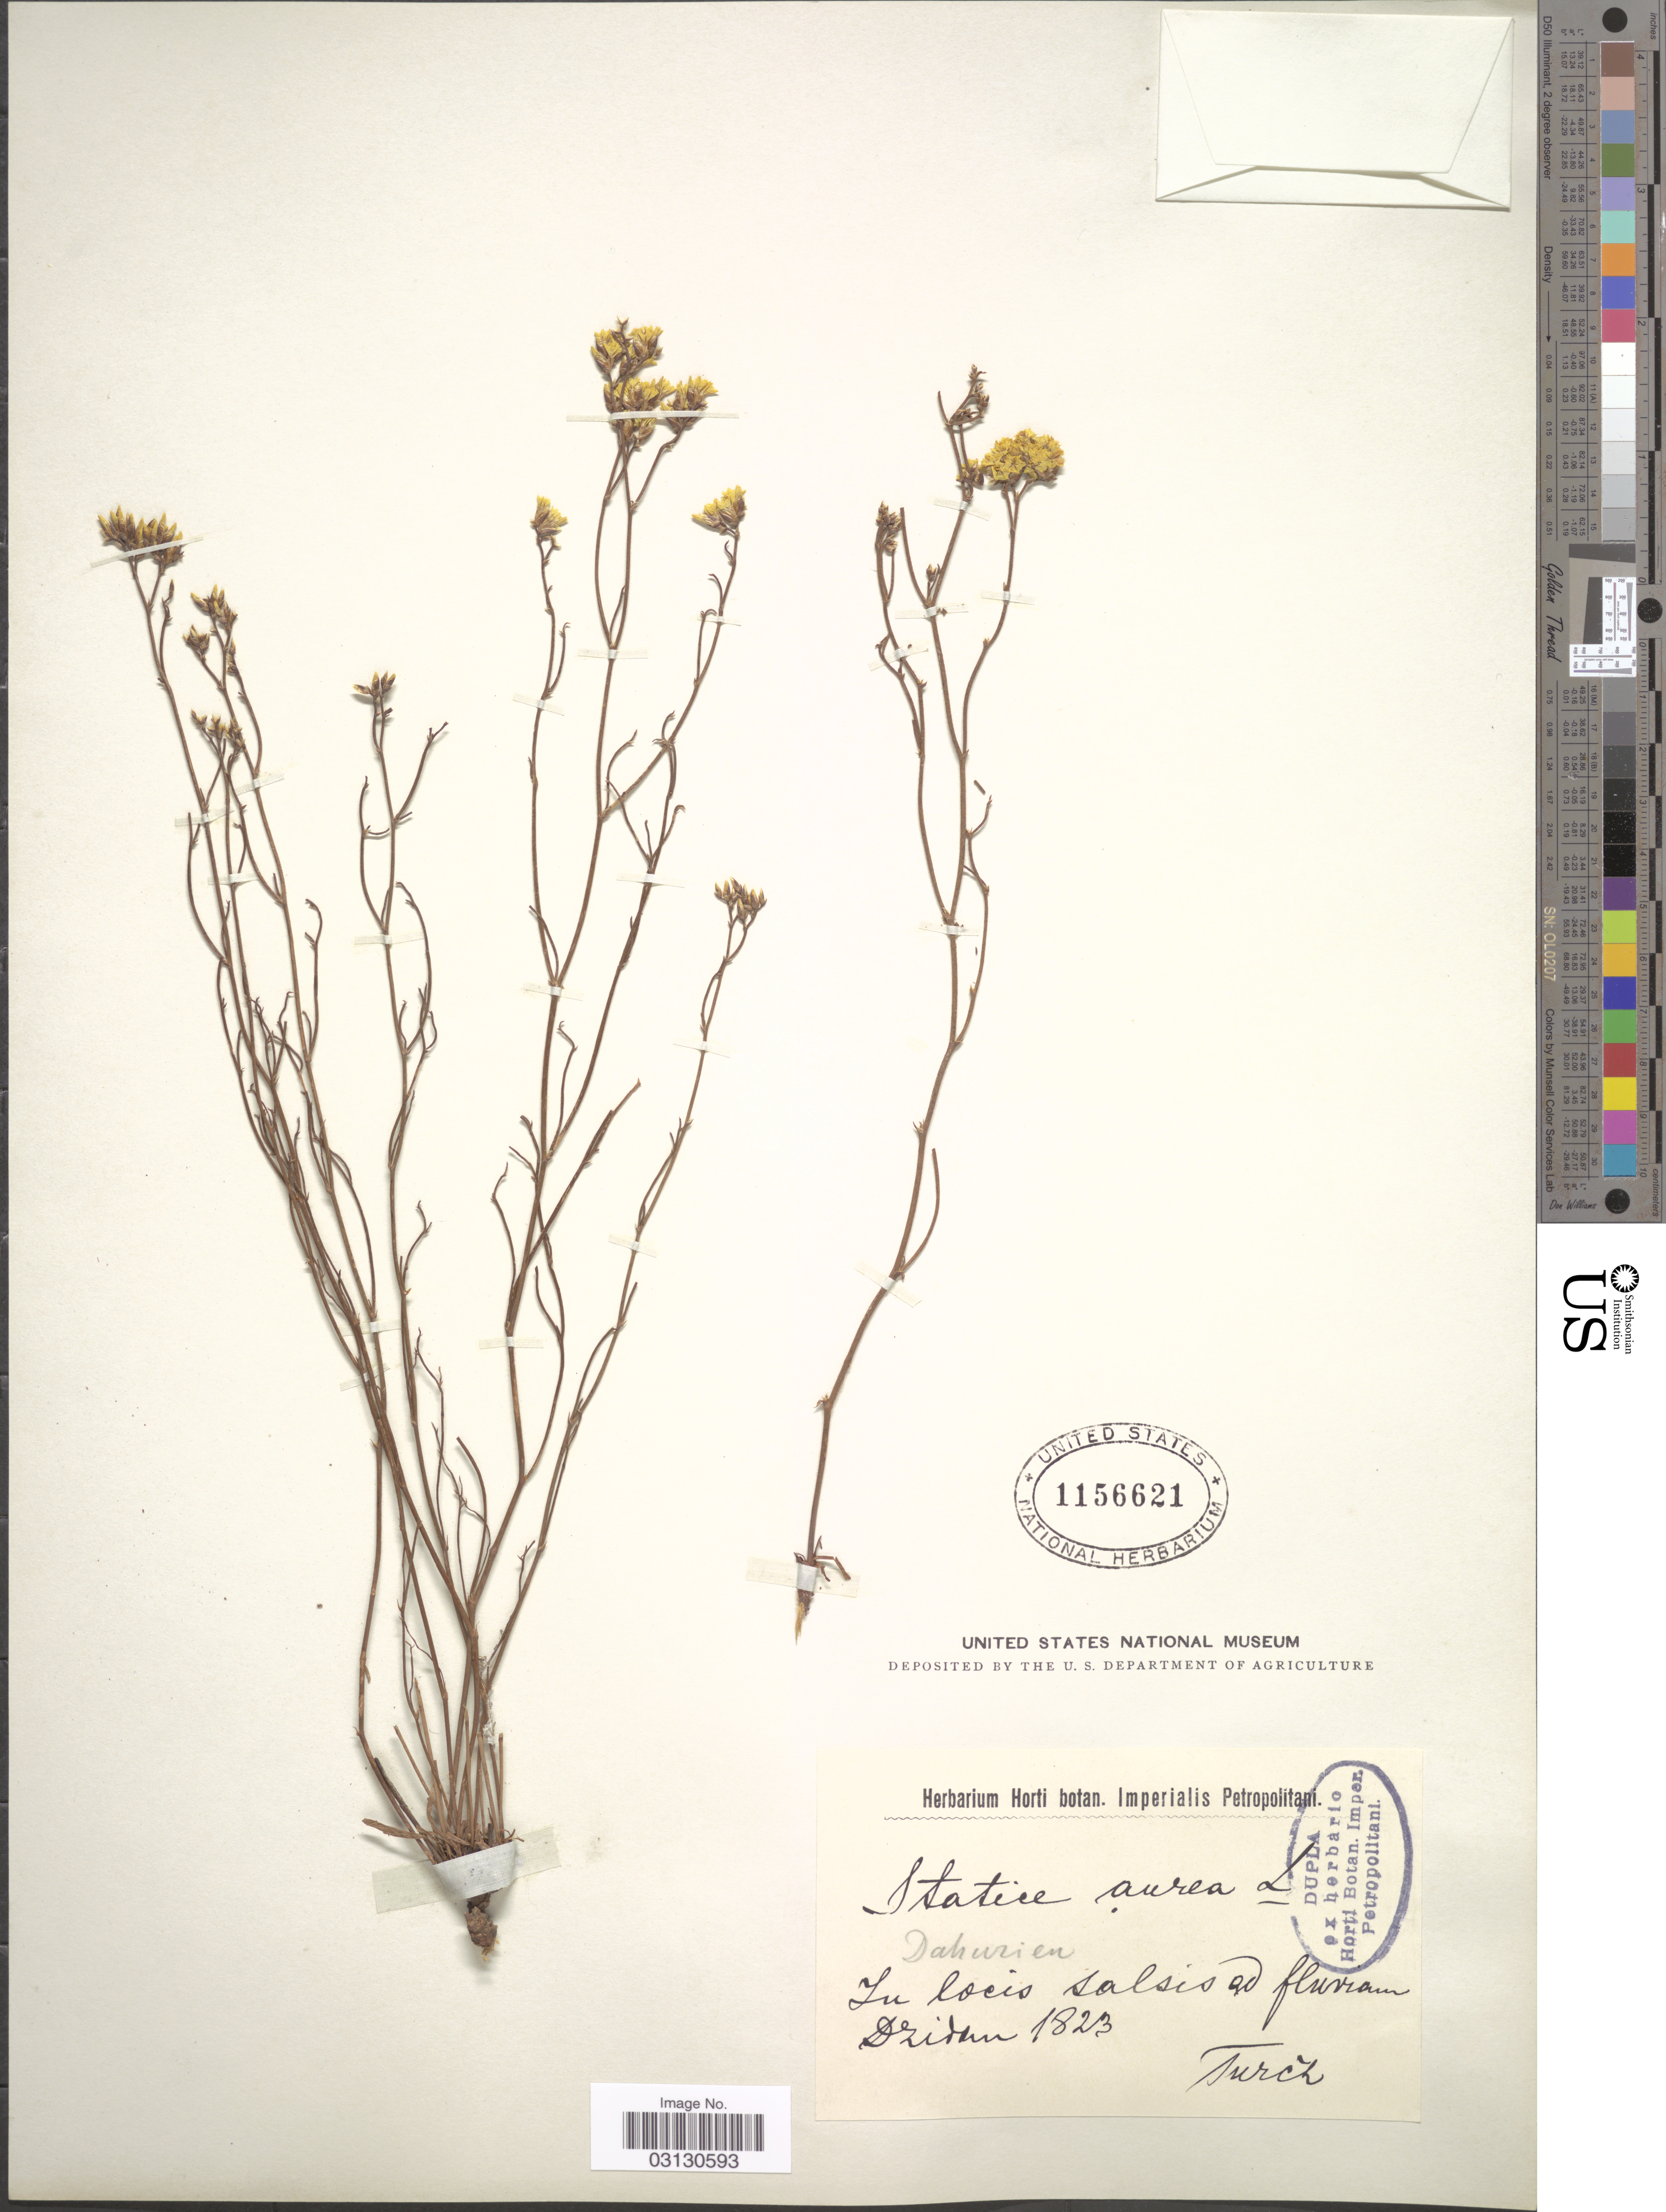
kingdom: Plantae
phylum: Tracheophyta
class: Magnoliopsida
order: Caryophyllales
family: Plumbaginaceae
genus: Limonium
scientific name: Limonium aureum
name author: (L.) Hill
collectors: Turcz.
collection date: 1823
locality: In locis salsis ad fluviam Dzidam [interpreted].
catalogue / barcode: US 1156621